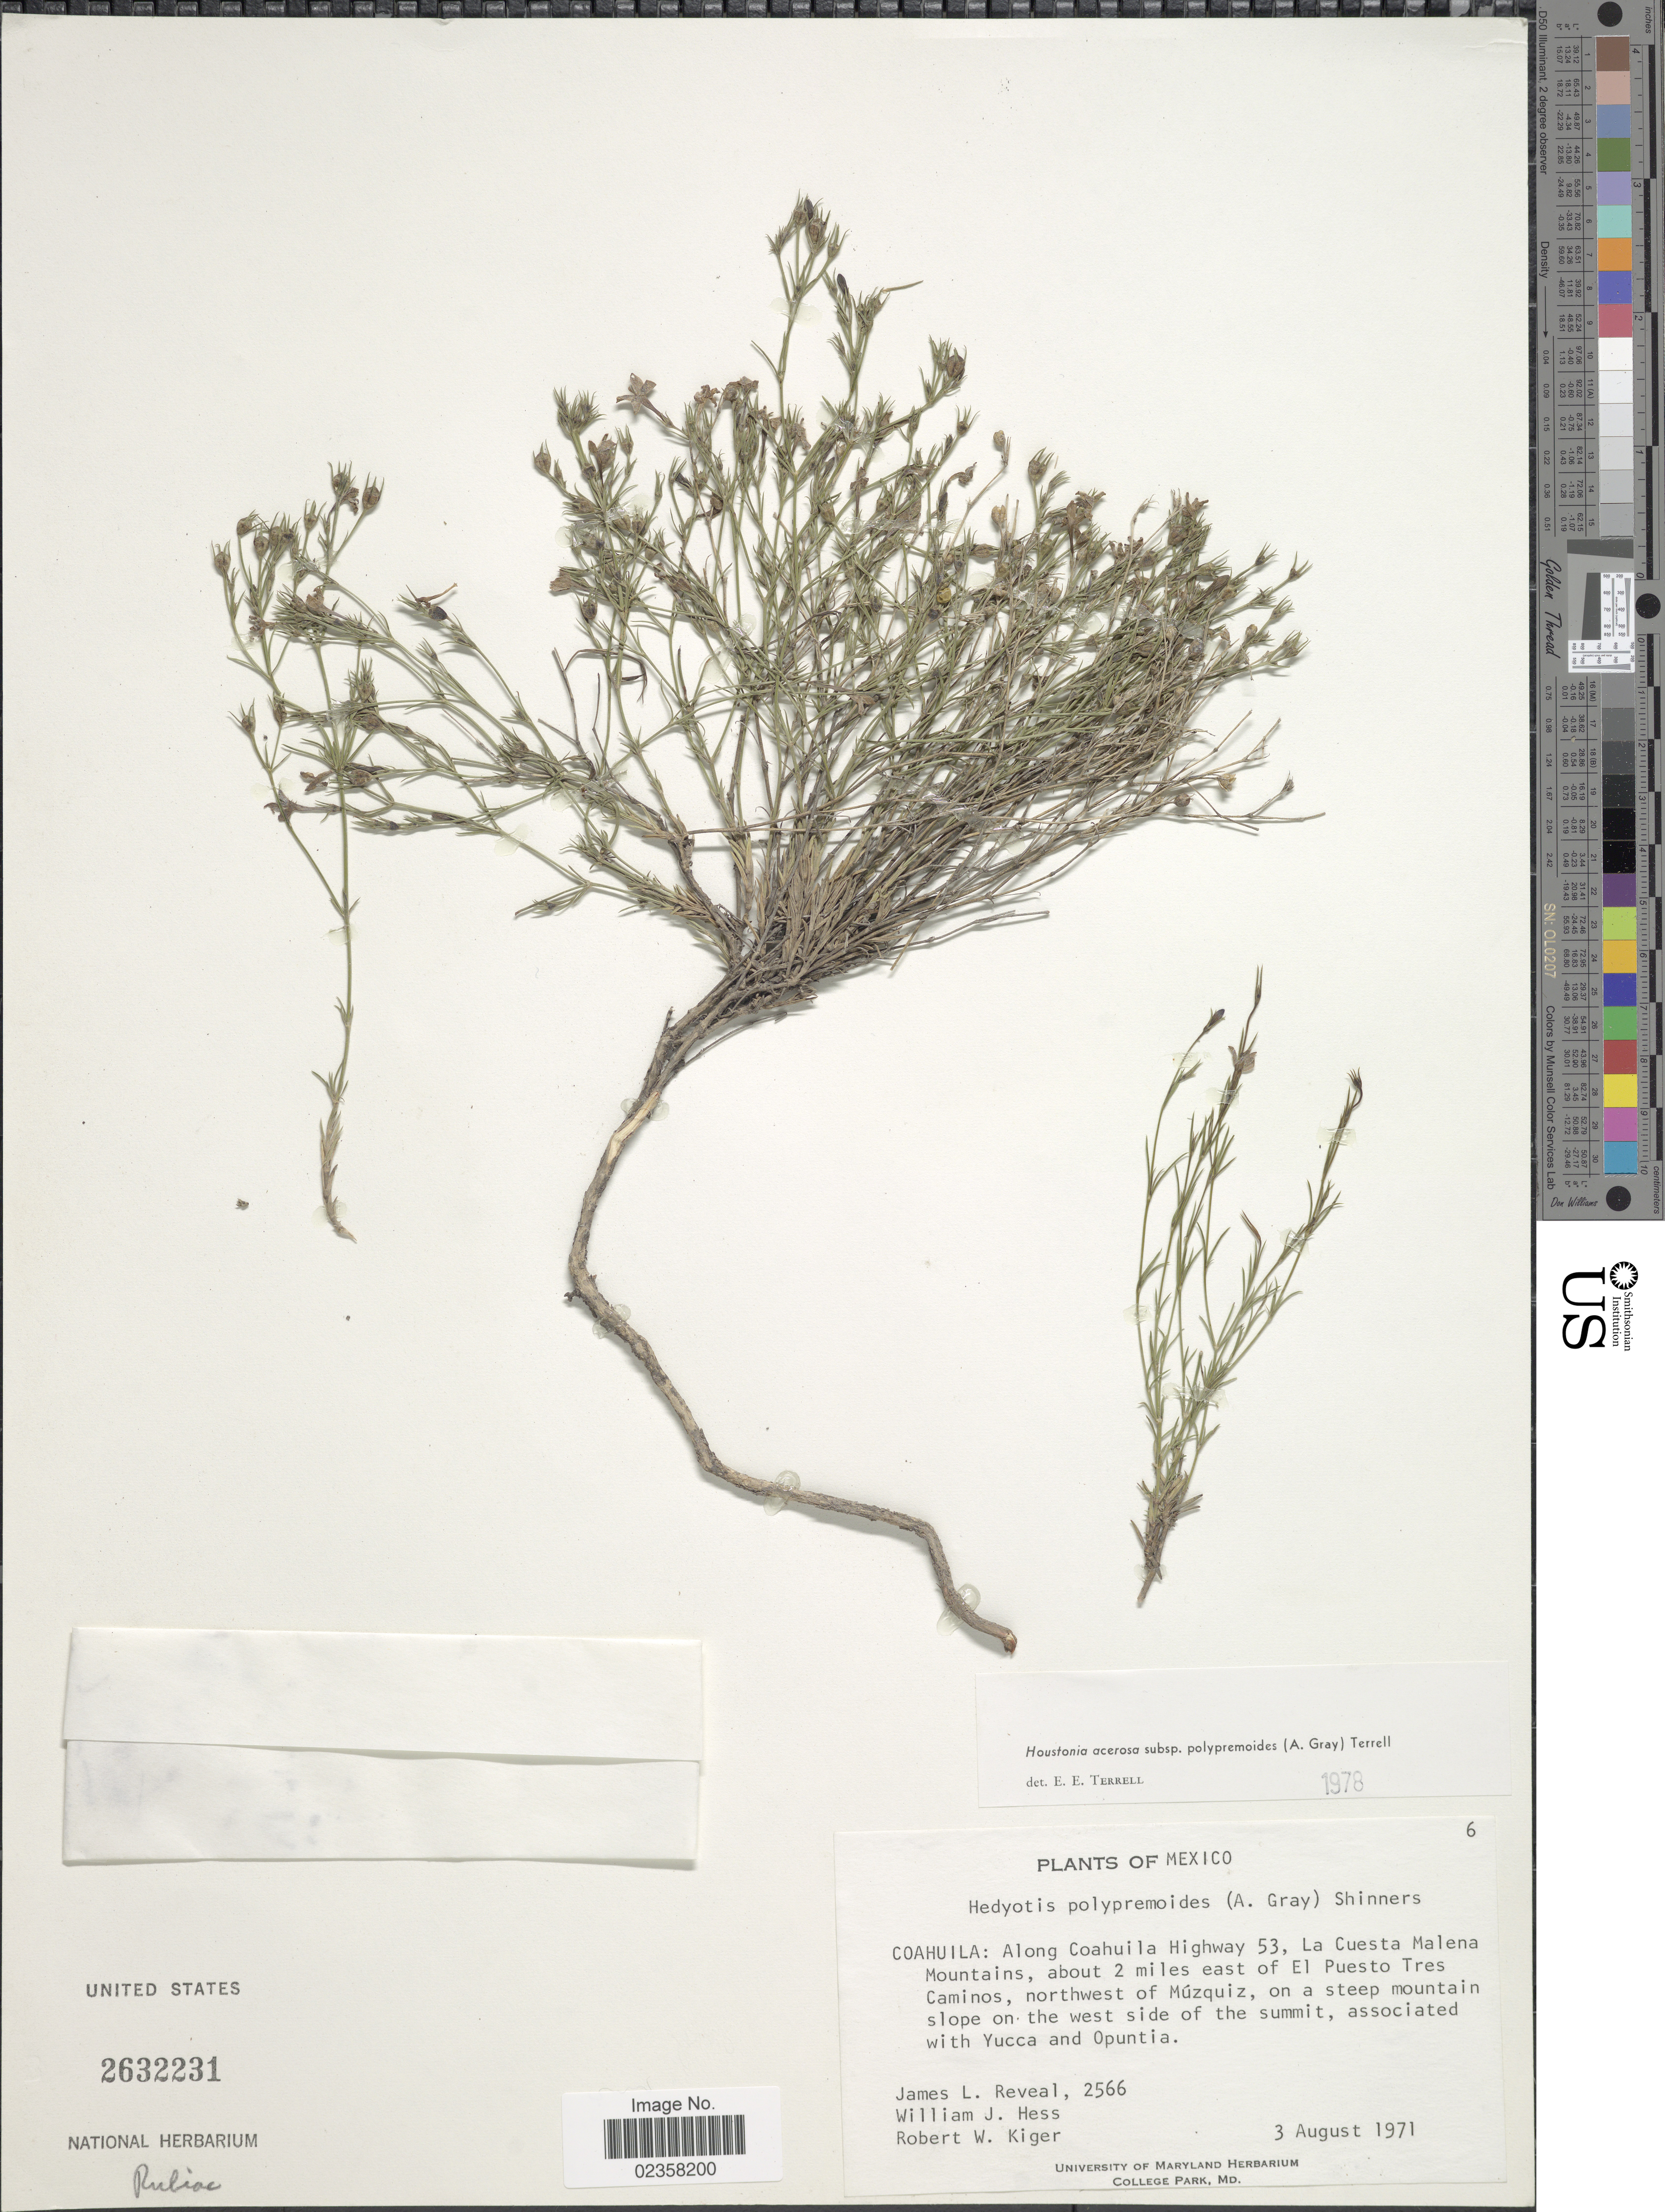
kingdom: Plantae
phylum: Tracheophyta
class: Magnoliopsida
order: Gentianales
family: Rubiaceae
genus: Houstonia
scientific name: Houstonia acerosa var. polypremoides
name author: (A. Gray) Terrell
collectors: J. L. Reveal, W. Hess & R. Kiger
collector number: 2566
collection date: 1971-08-03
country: Mexico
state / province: Coahuila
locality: Along Coahuila Highway 53, La Cuesta Malena Mountains, about 2 miles east of El Puesto Tres Caminos, northwest of Muzquiz, on a steep mountain slope on the west side of the summit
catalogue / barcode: US 2632231